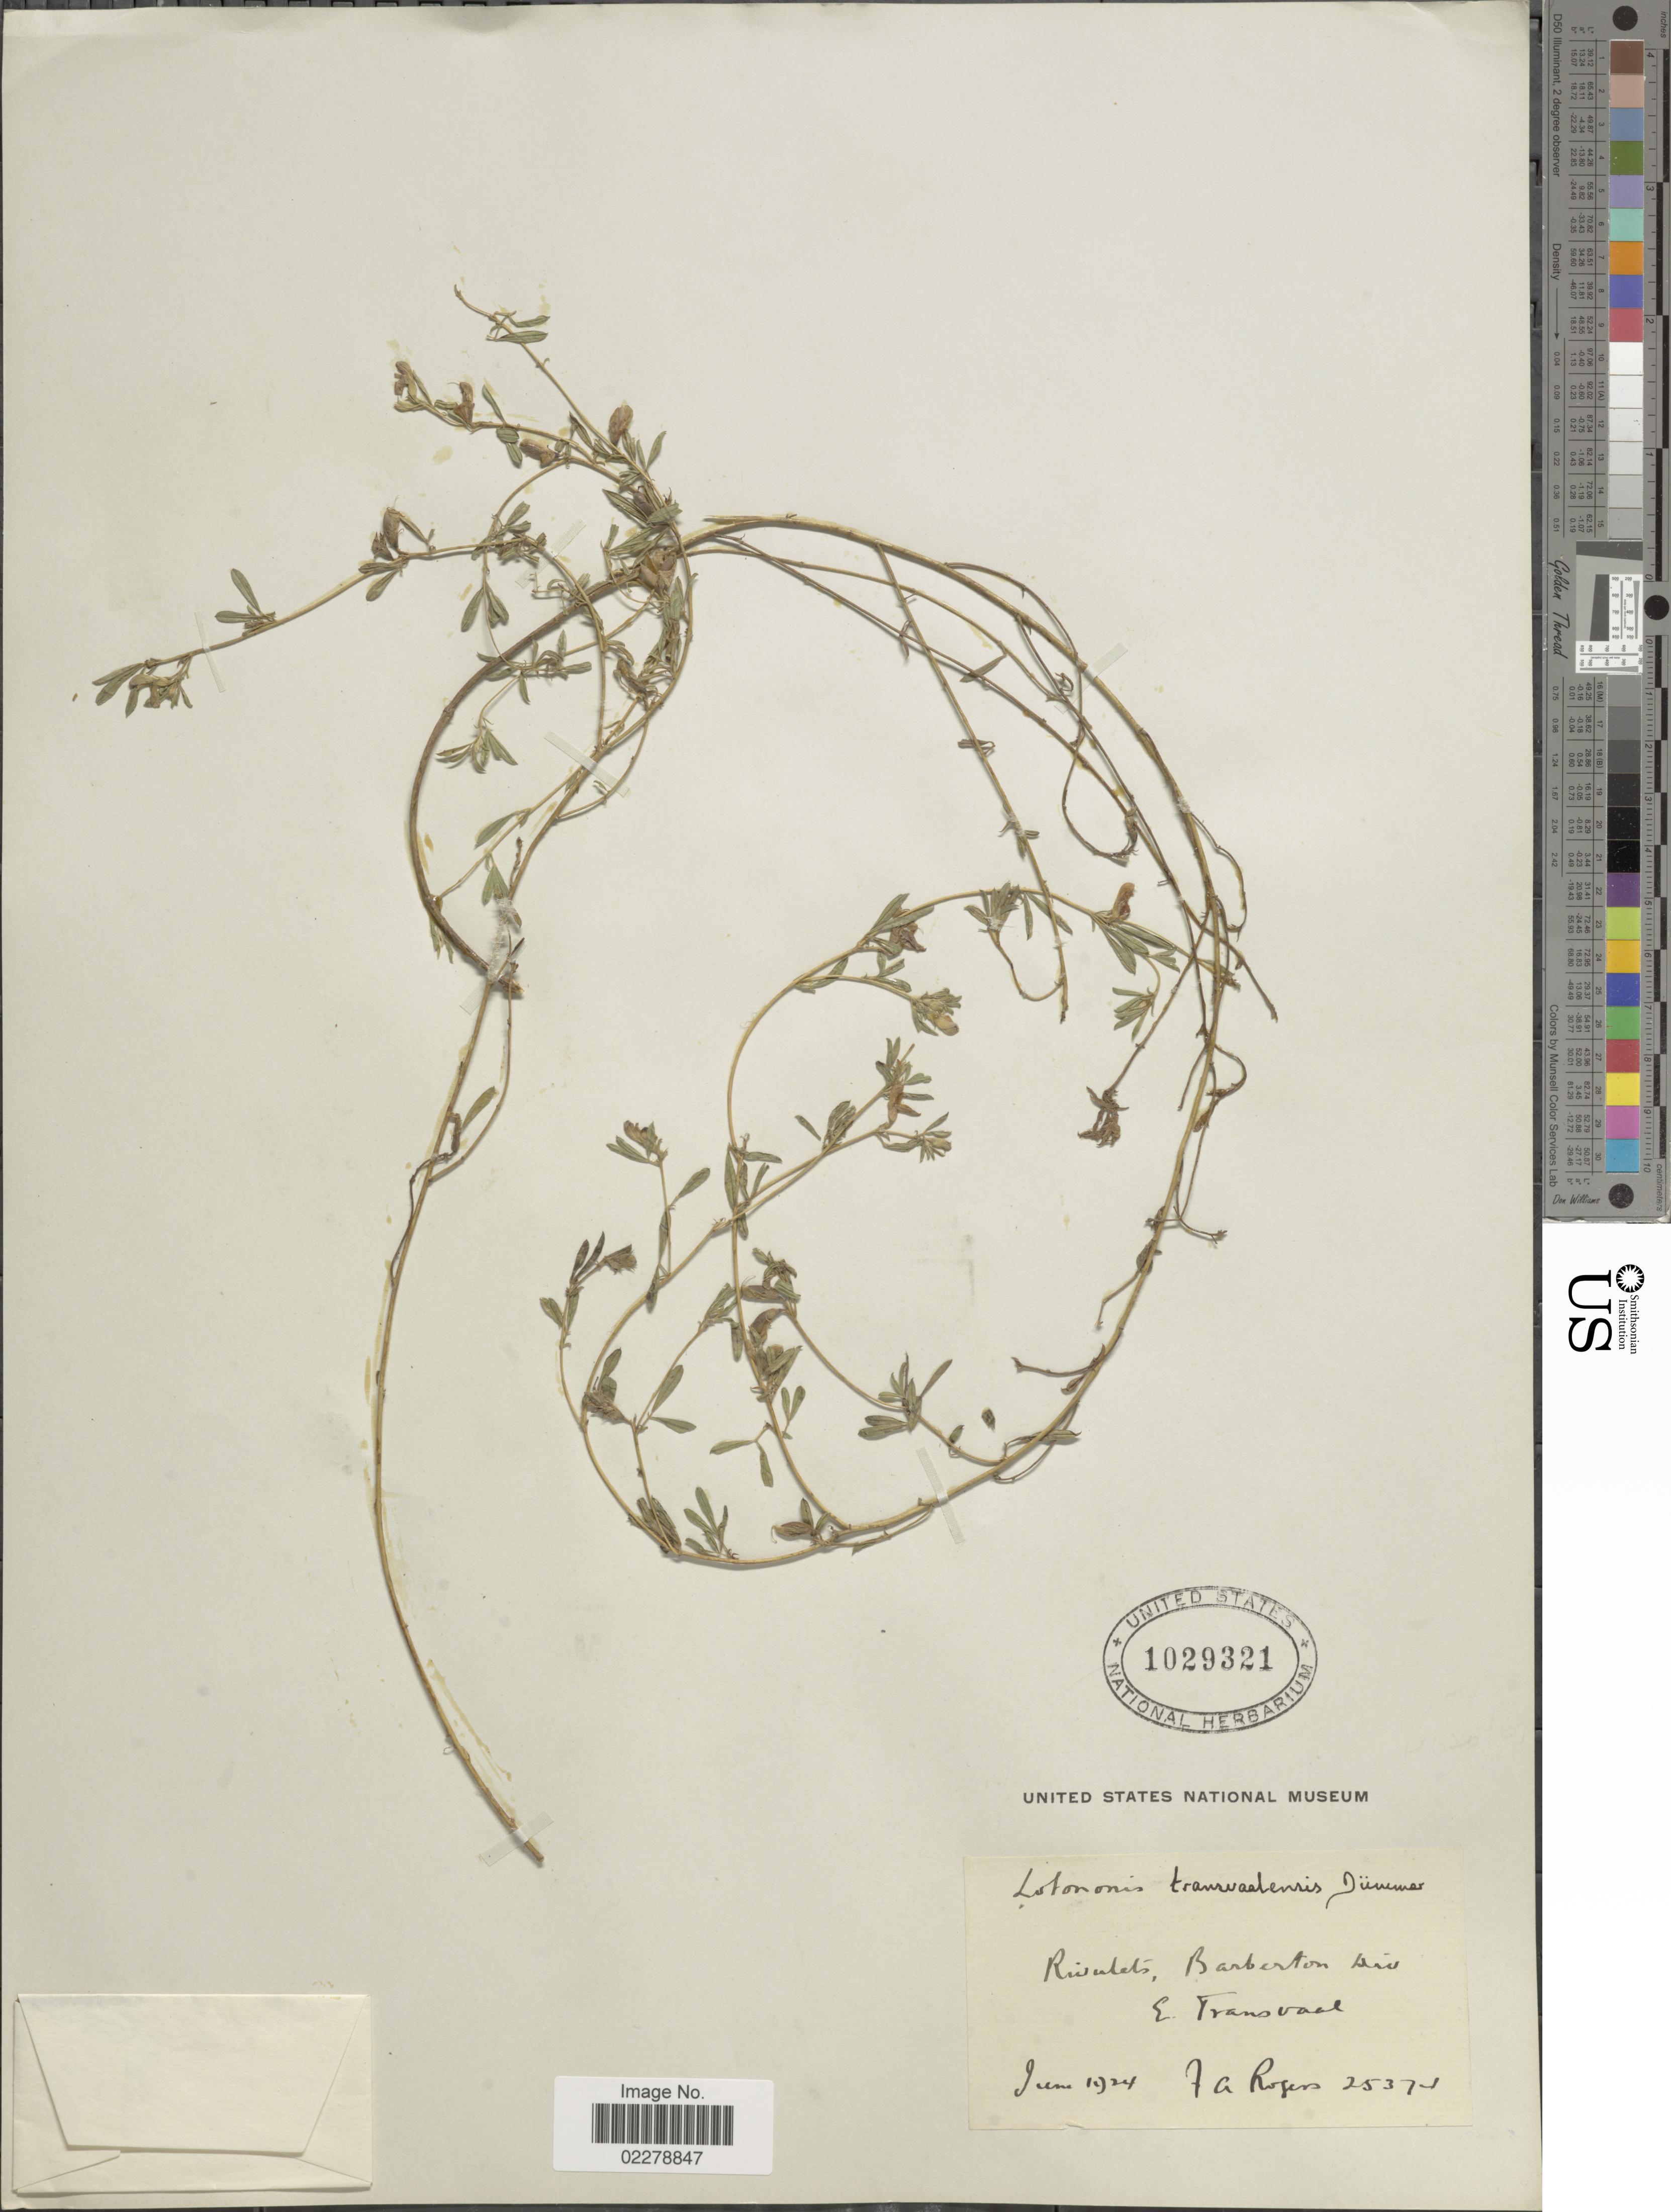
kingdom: Plantae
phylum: Tracheophyta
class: Magnoliopsida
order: Fabales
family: Fabaceae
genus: Lotononis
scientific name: Lotononis transvaalensis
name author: Dümmer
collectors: F. A. Rogers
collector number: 25374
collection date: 1924-06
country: South Africa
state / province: Mpumalanga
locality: Rivulets, Barberton Div., E. Transvaal.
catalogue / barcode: US 1029321